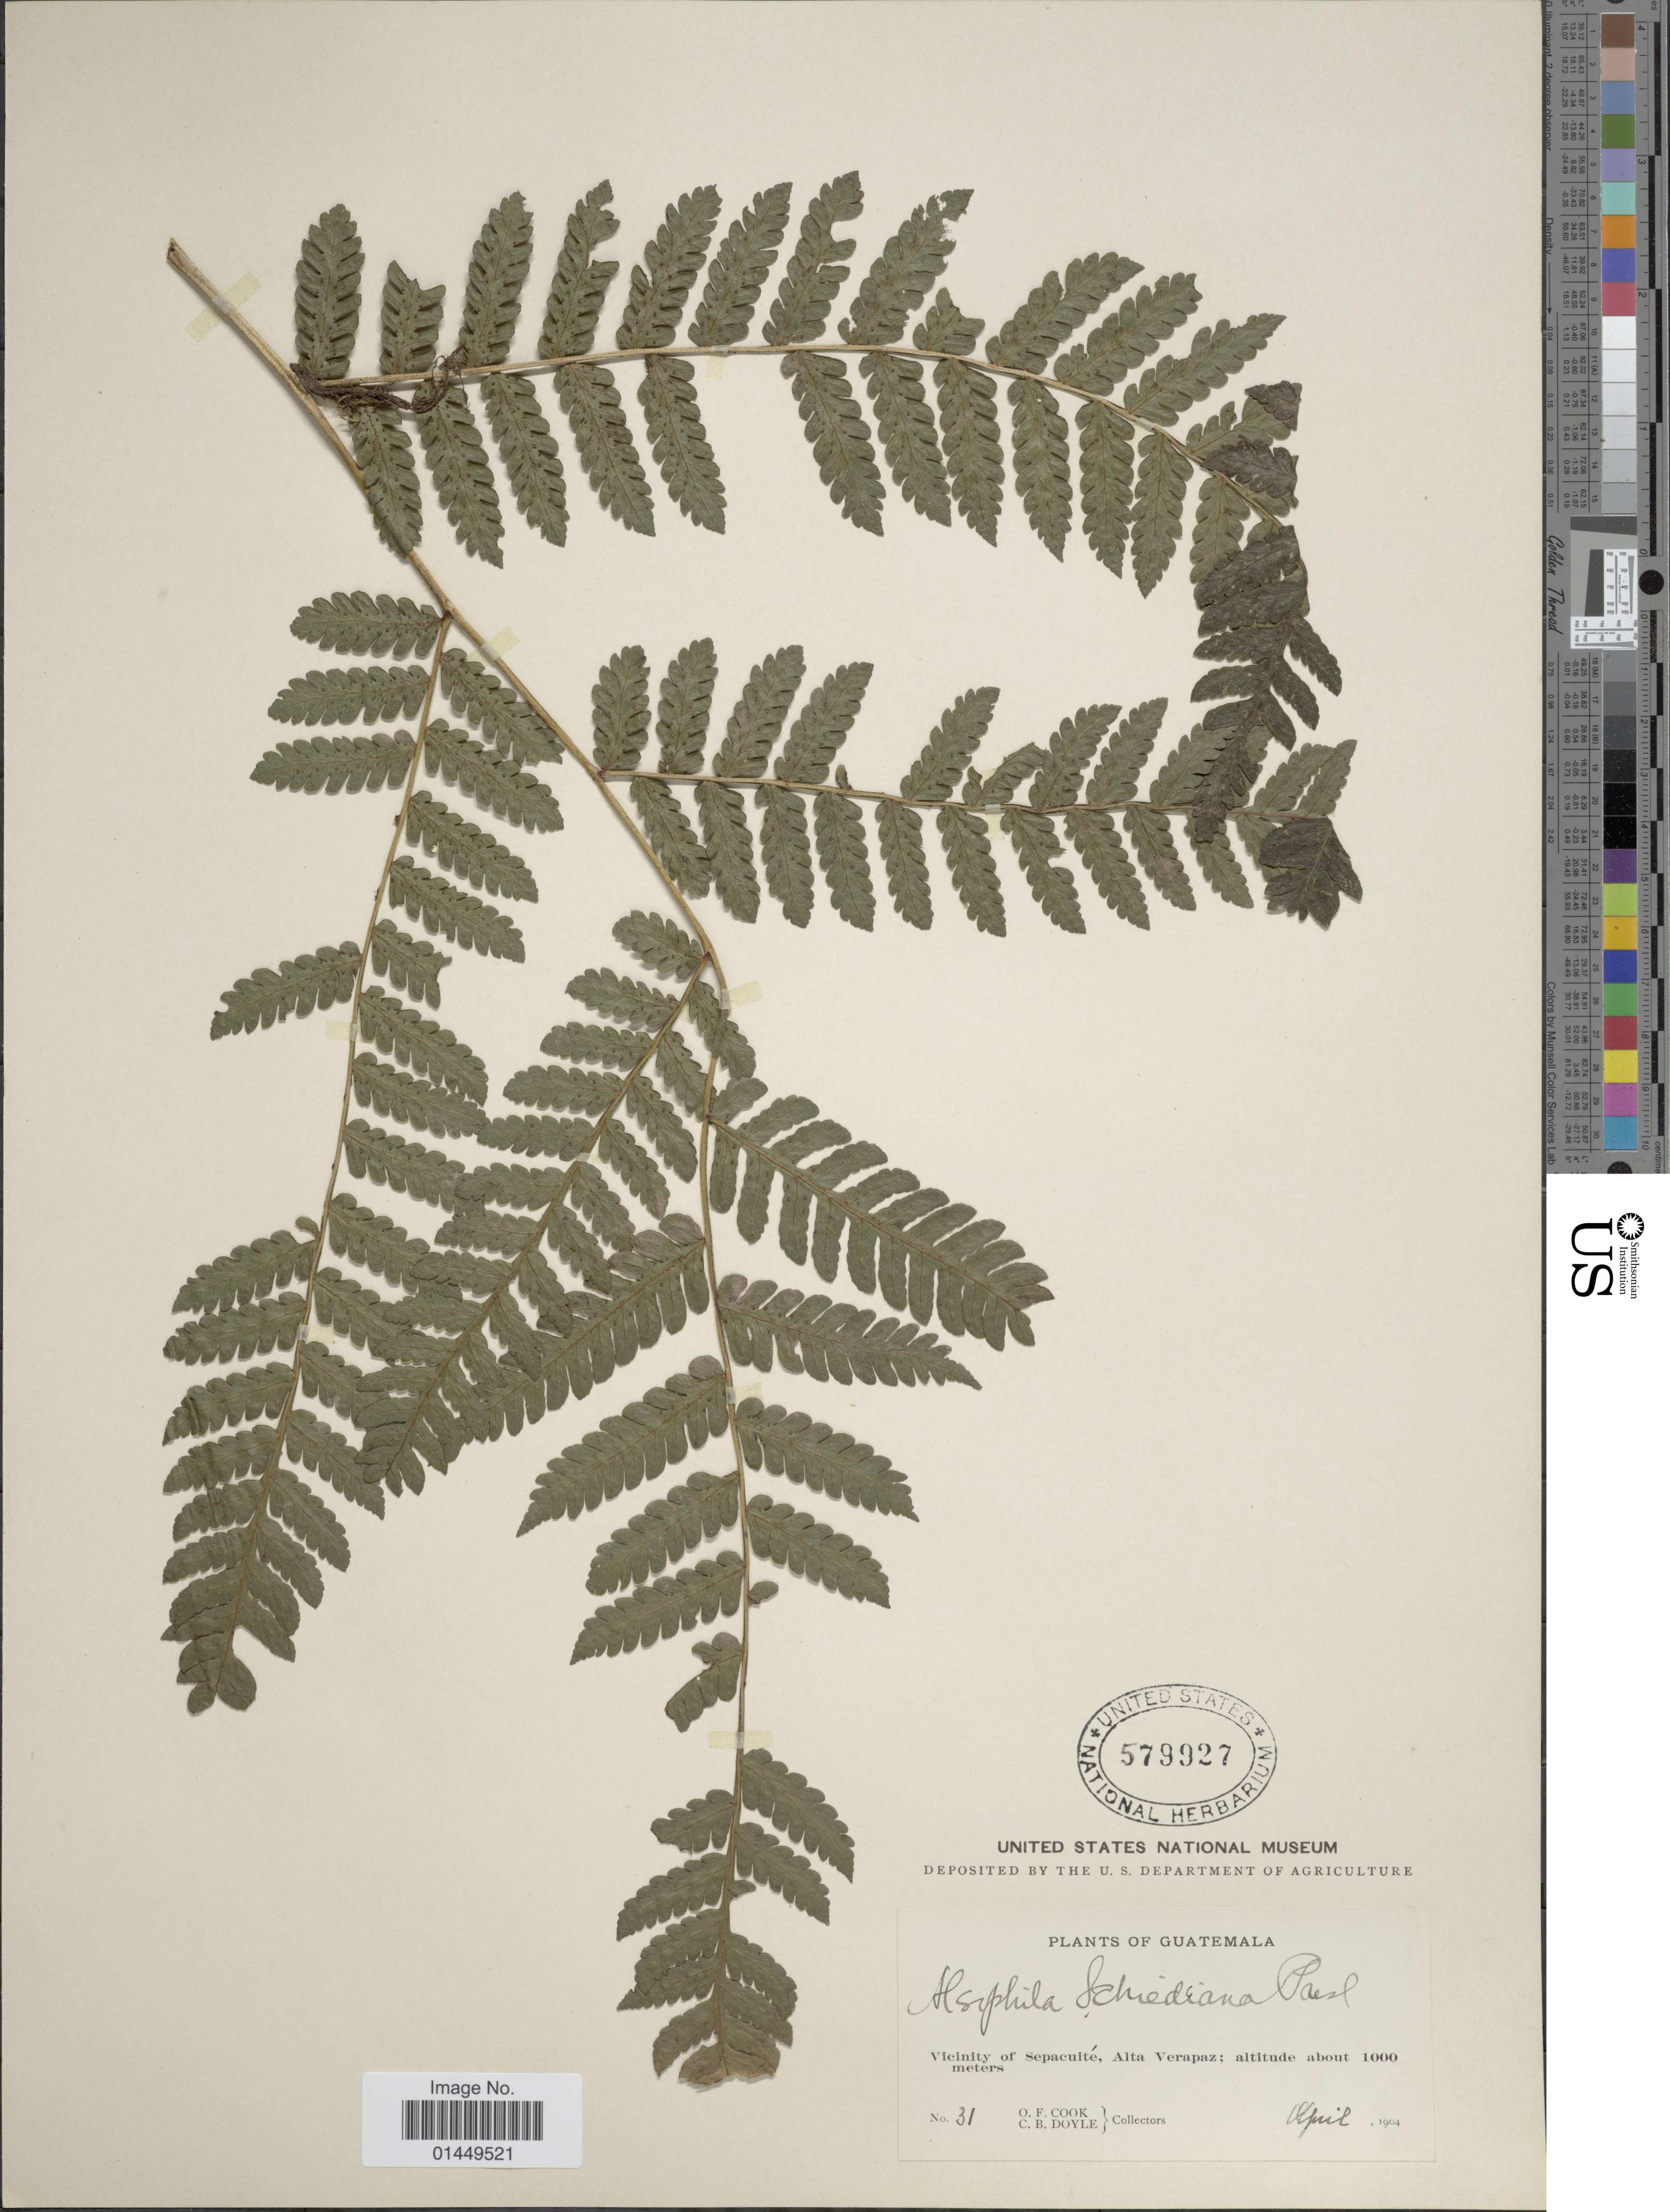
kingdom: Plantae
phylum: Tracheophyta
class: Polypodiopsida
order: Cyatheales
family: Cyatheaceae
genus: Cyathea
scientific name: Cyathea schiedeana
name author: (C. Presl) Domin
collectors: O. F. Cook & C. Doyle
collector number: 31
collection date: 1904-04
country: Guatemala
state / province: Alta Verapaz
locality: Vicinity of Sepacuite, Alta Verapaz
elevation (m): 1000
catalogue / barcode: US 579927